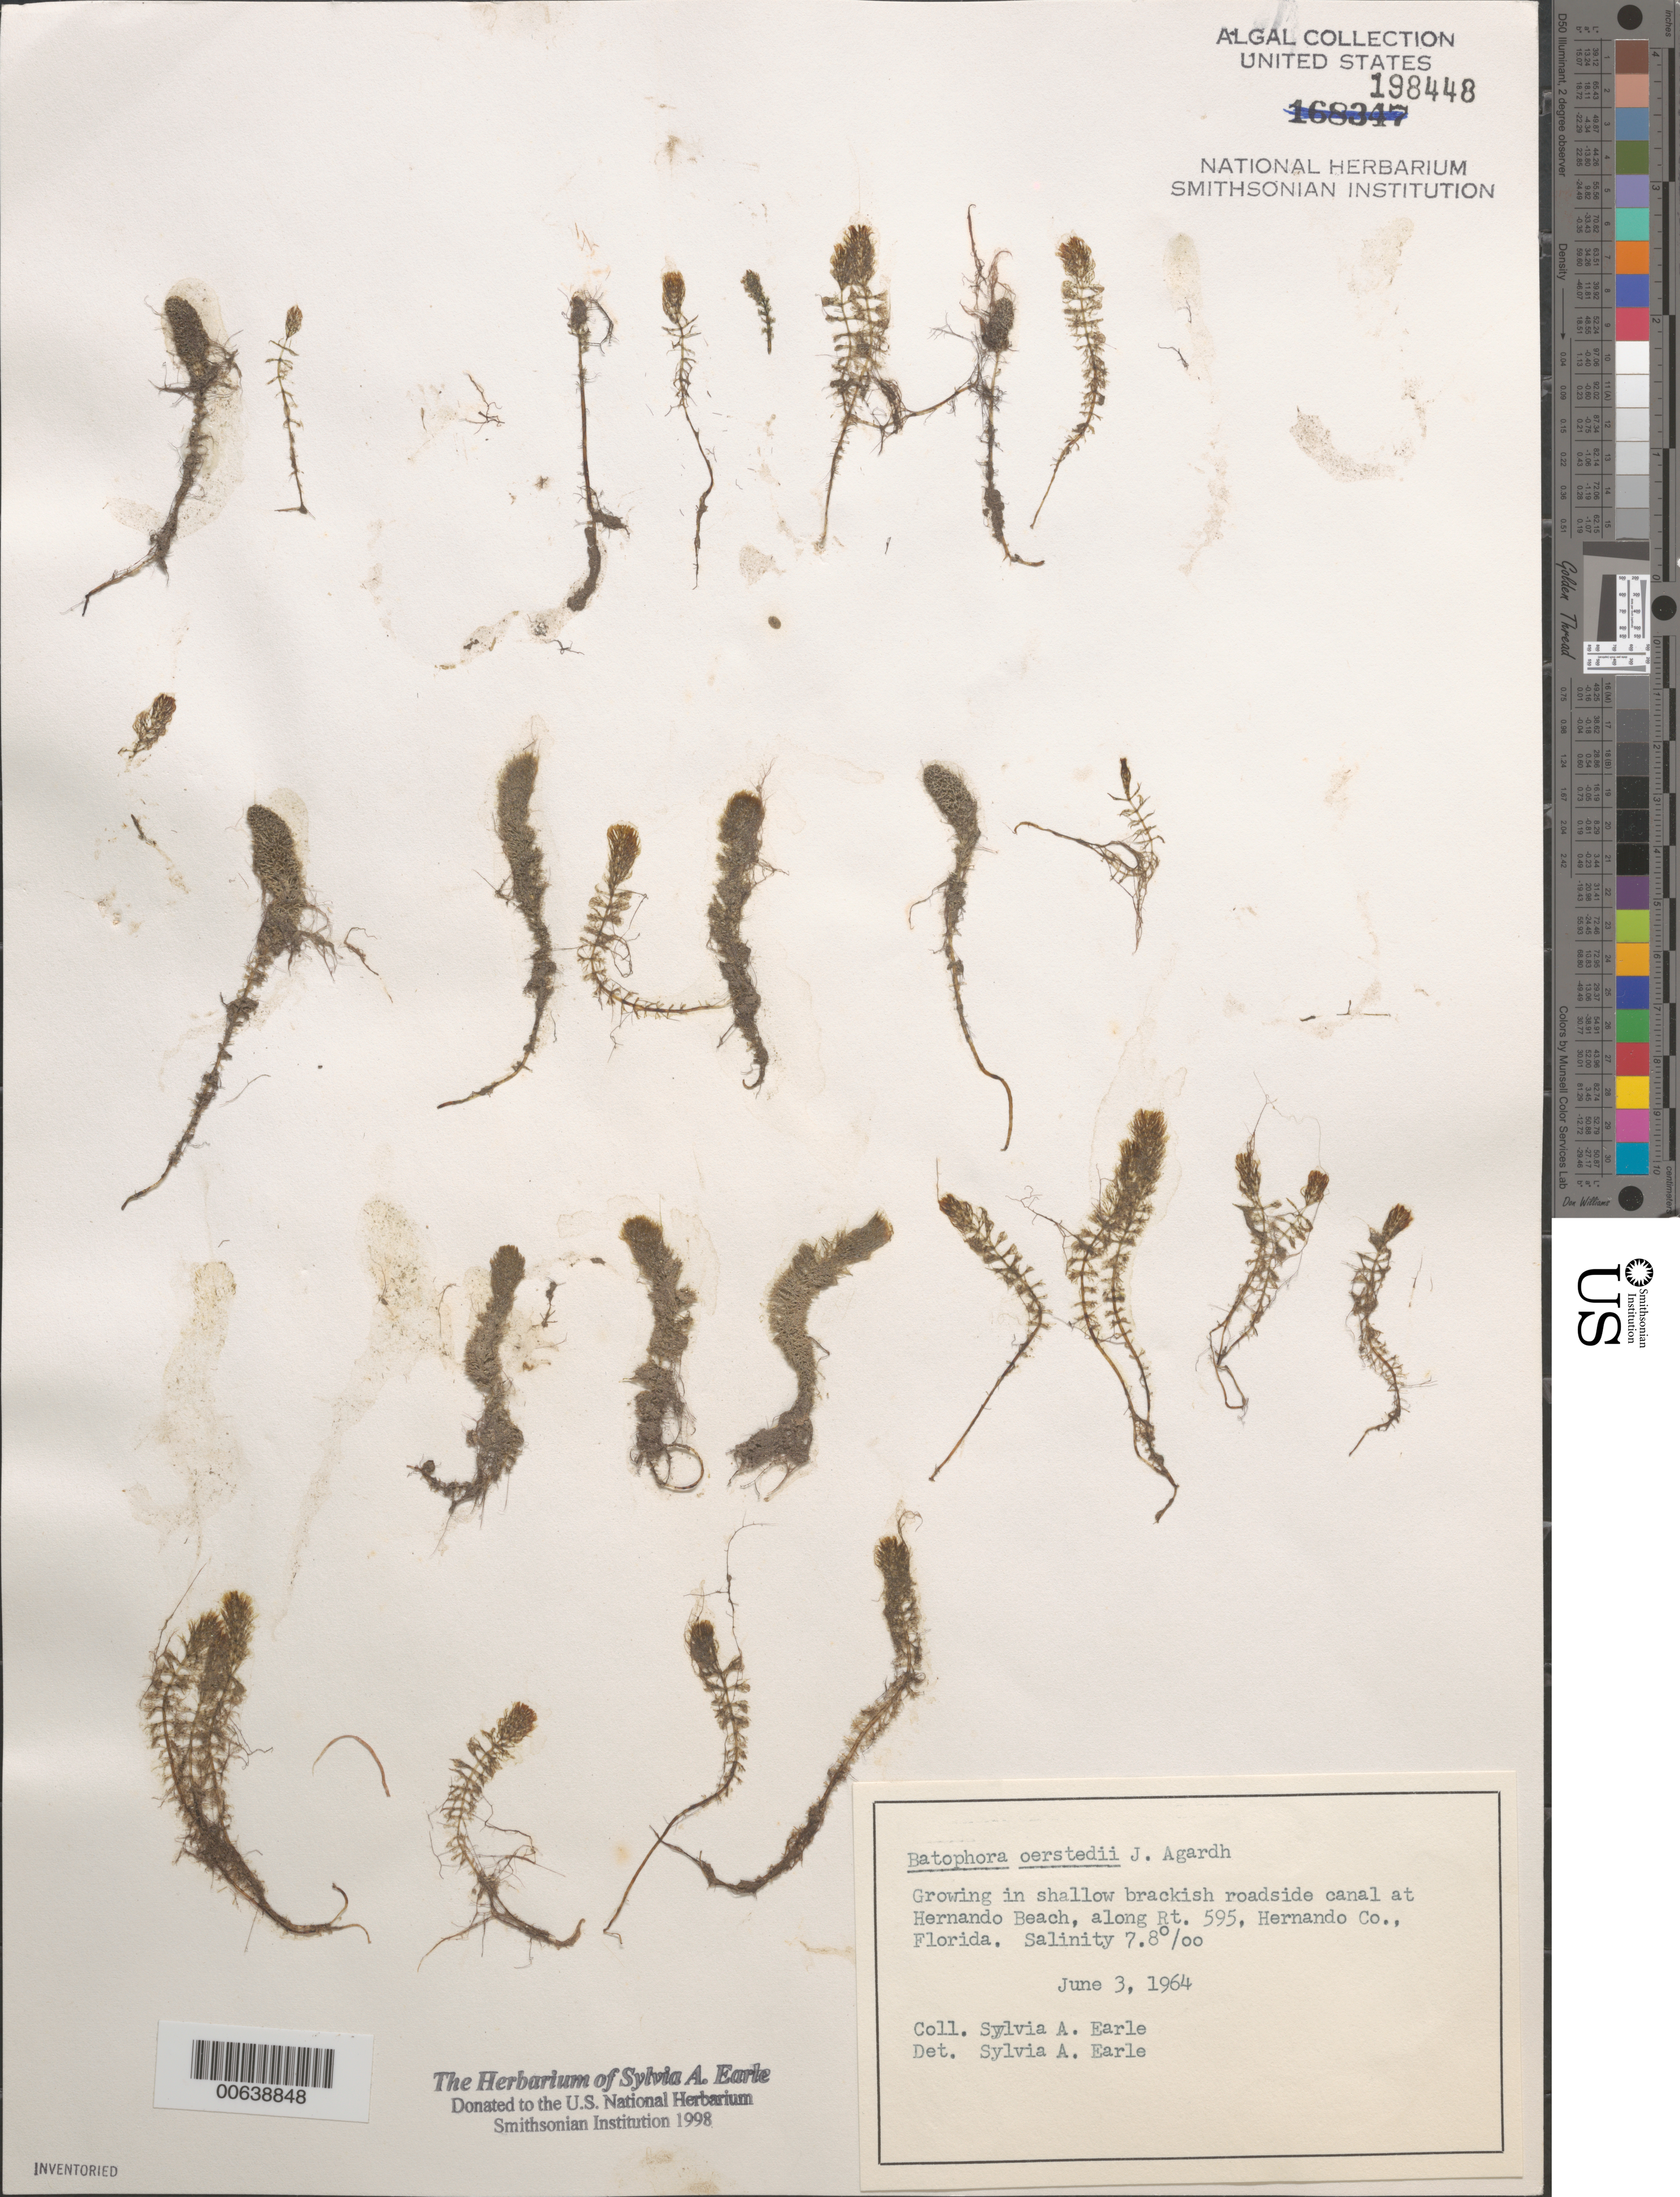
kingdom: Plantae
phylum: Chlorophyta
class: Ulvophyceae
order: Dasycladales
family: Dasycladaceae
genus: Batophora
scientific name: Batophora oerstedii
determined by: Earle, S. A.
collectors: S. A. Earle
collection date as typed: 03 Jun 1964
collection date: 1964-06-03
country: United States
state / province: Florida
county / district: Hernando County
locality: Hernando Beach, State Route 595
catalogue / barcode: US 198448